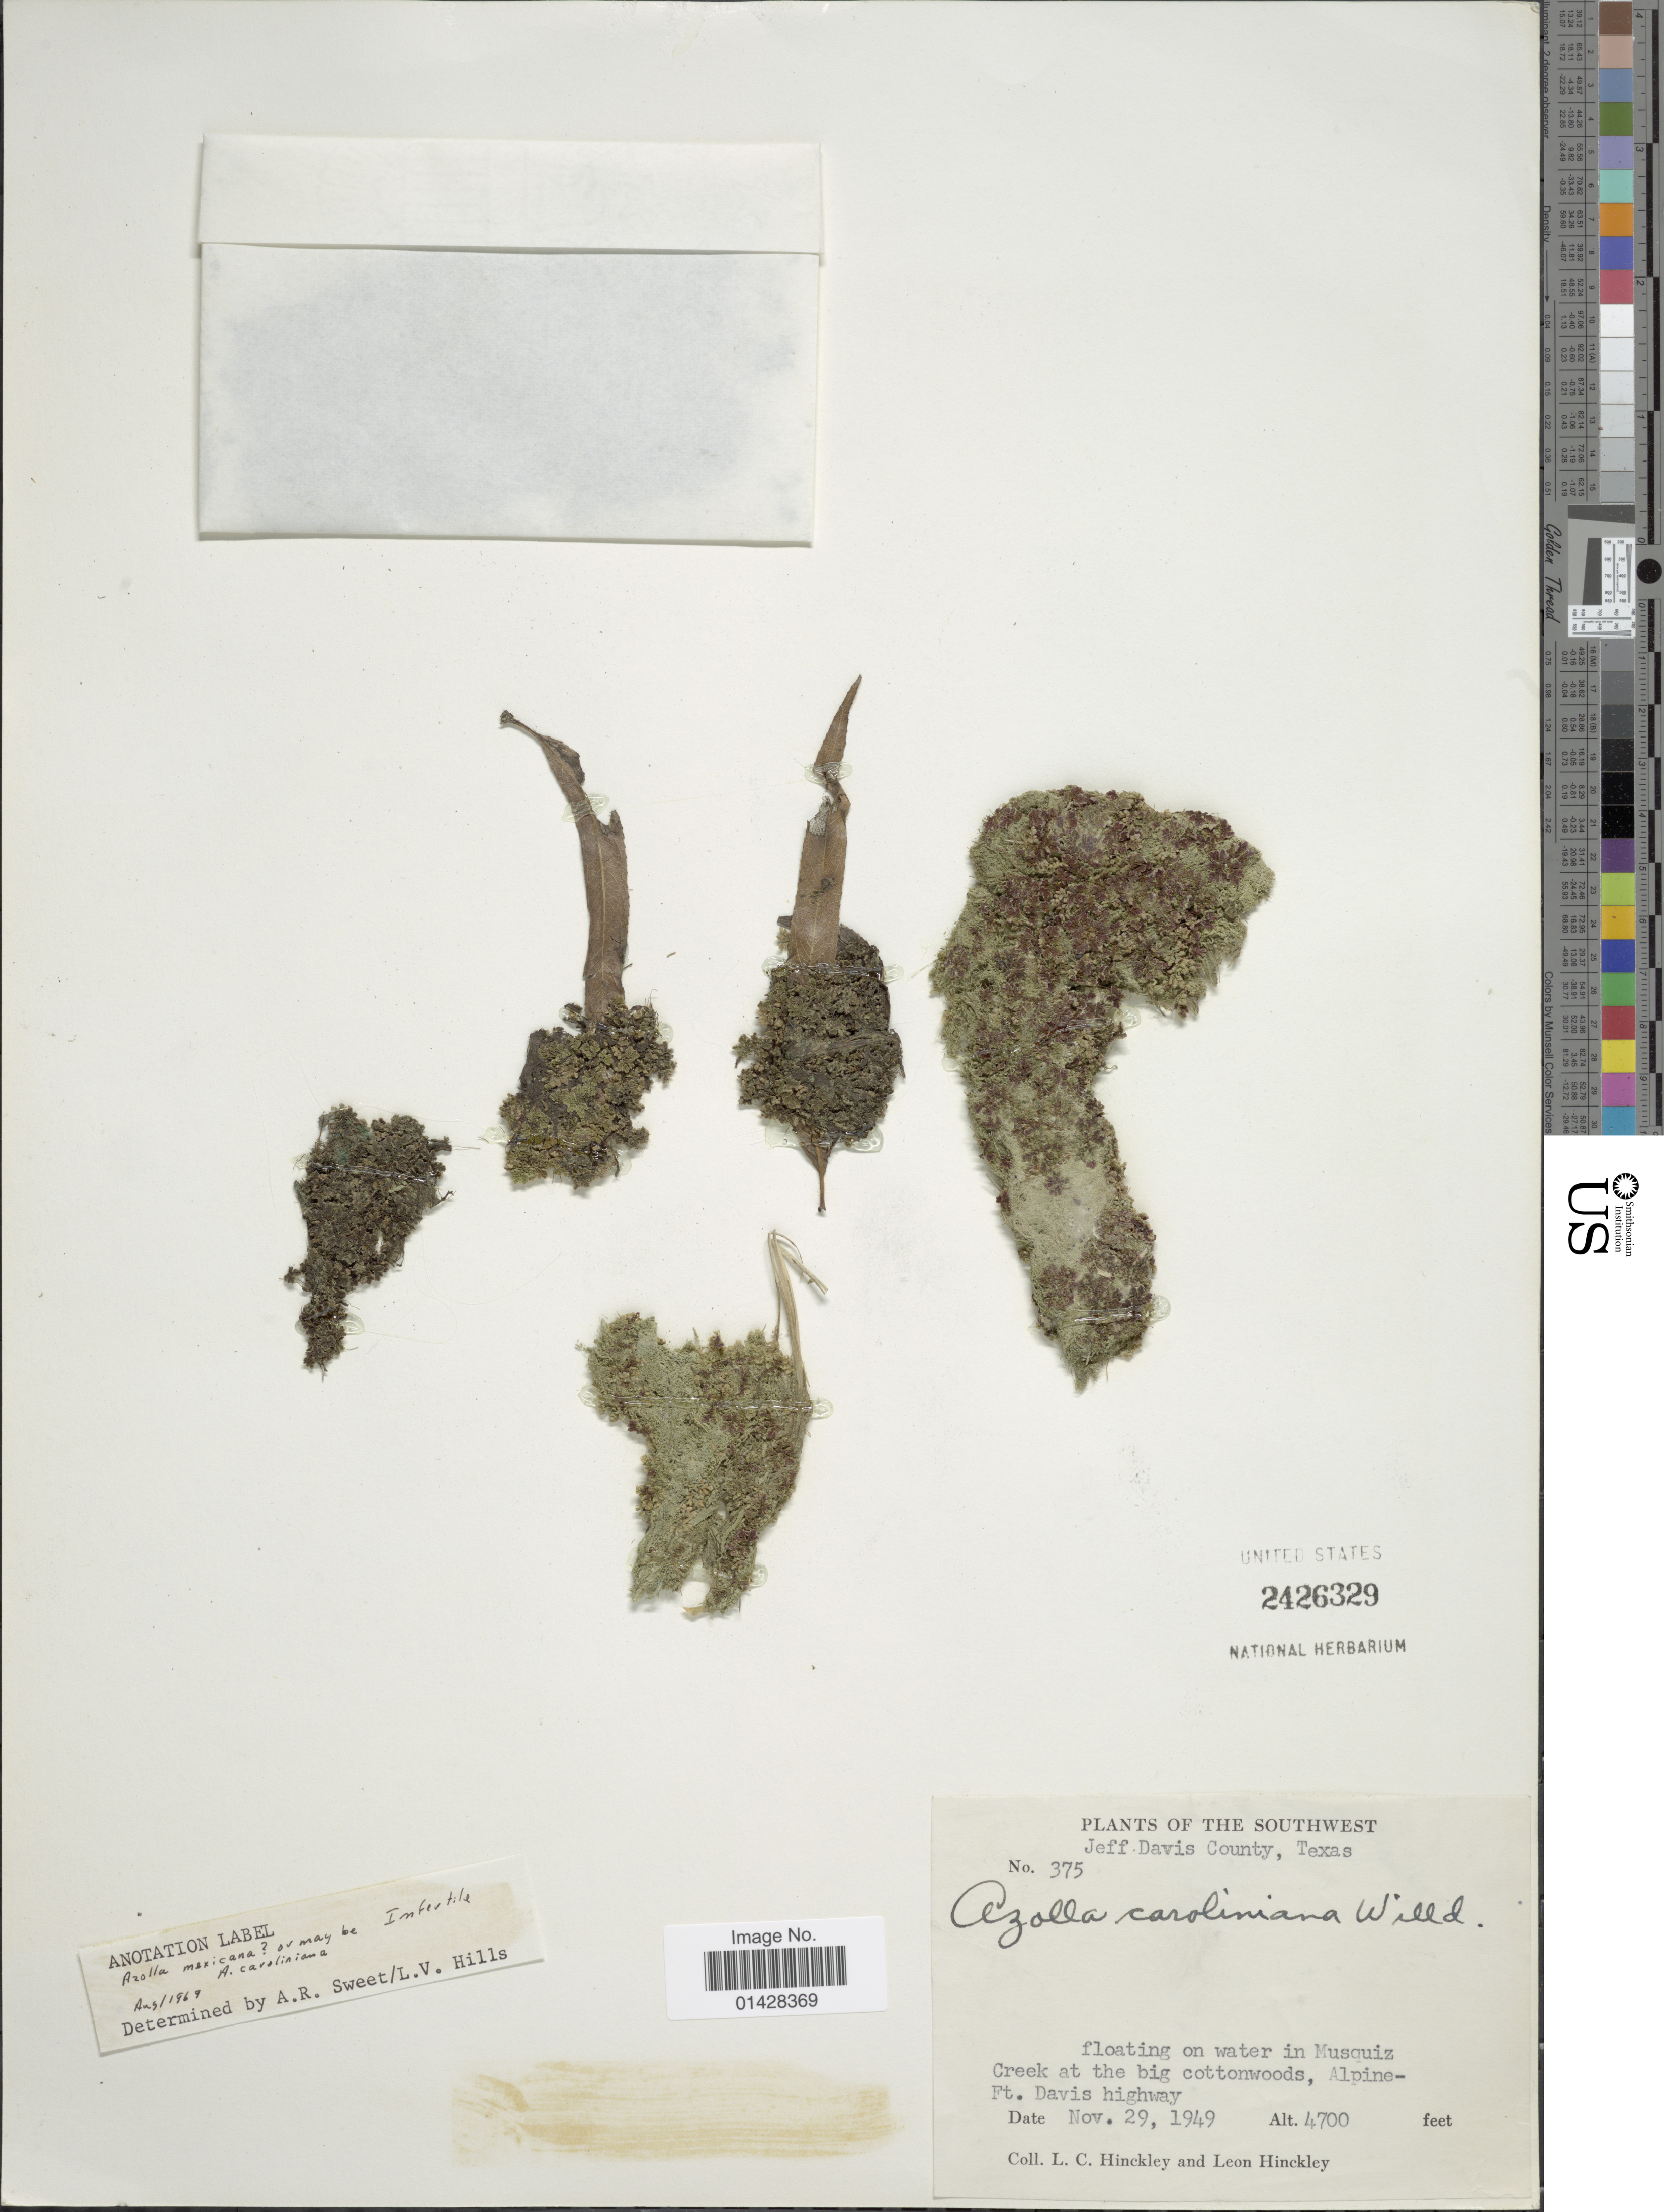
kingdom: Plantae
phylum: Tracheophyta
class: Polypodiopsida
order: Salviniales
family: Salviniaceae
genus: Azolla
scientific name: Azolla caroliniana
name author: Willd.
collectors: L. Hinckley & L. Hinckley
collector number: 375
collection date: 1949-11-29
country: United States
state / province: Texas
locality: The Southwest, Jeff Davis County, floating on water in Musquiz Creek at the big cottonwoods, Alpine-Ft Davis highway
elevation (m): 1433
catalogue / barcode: US 2426329